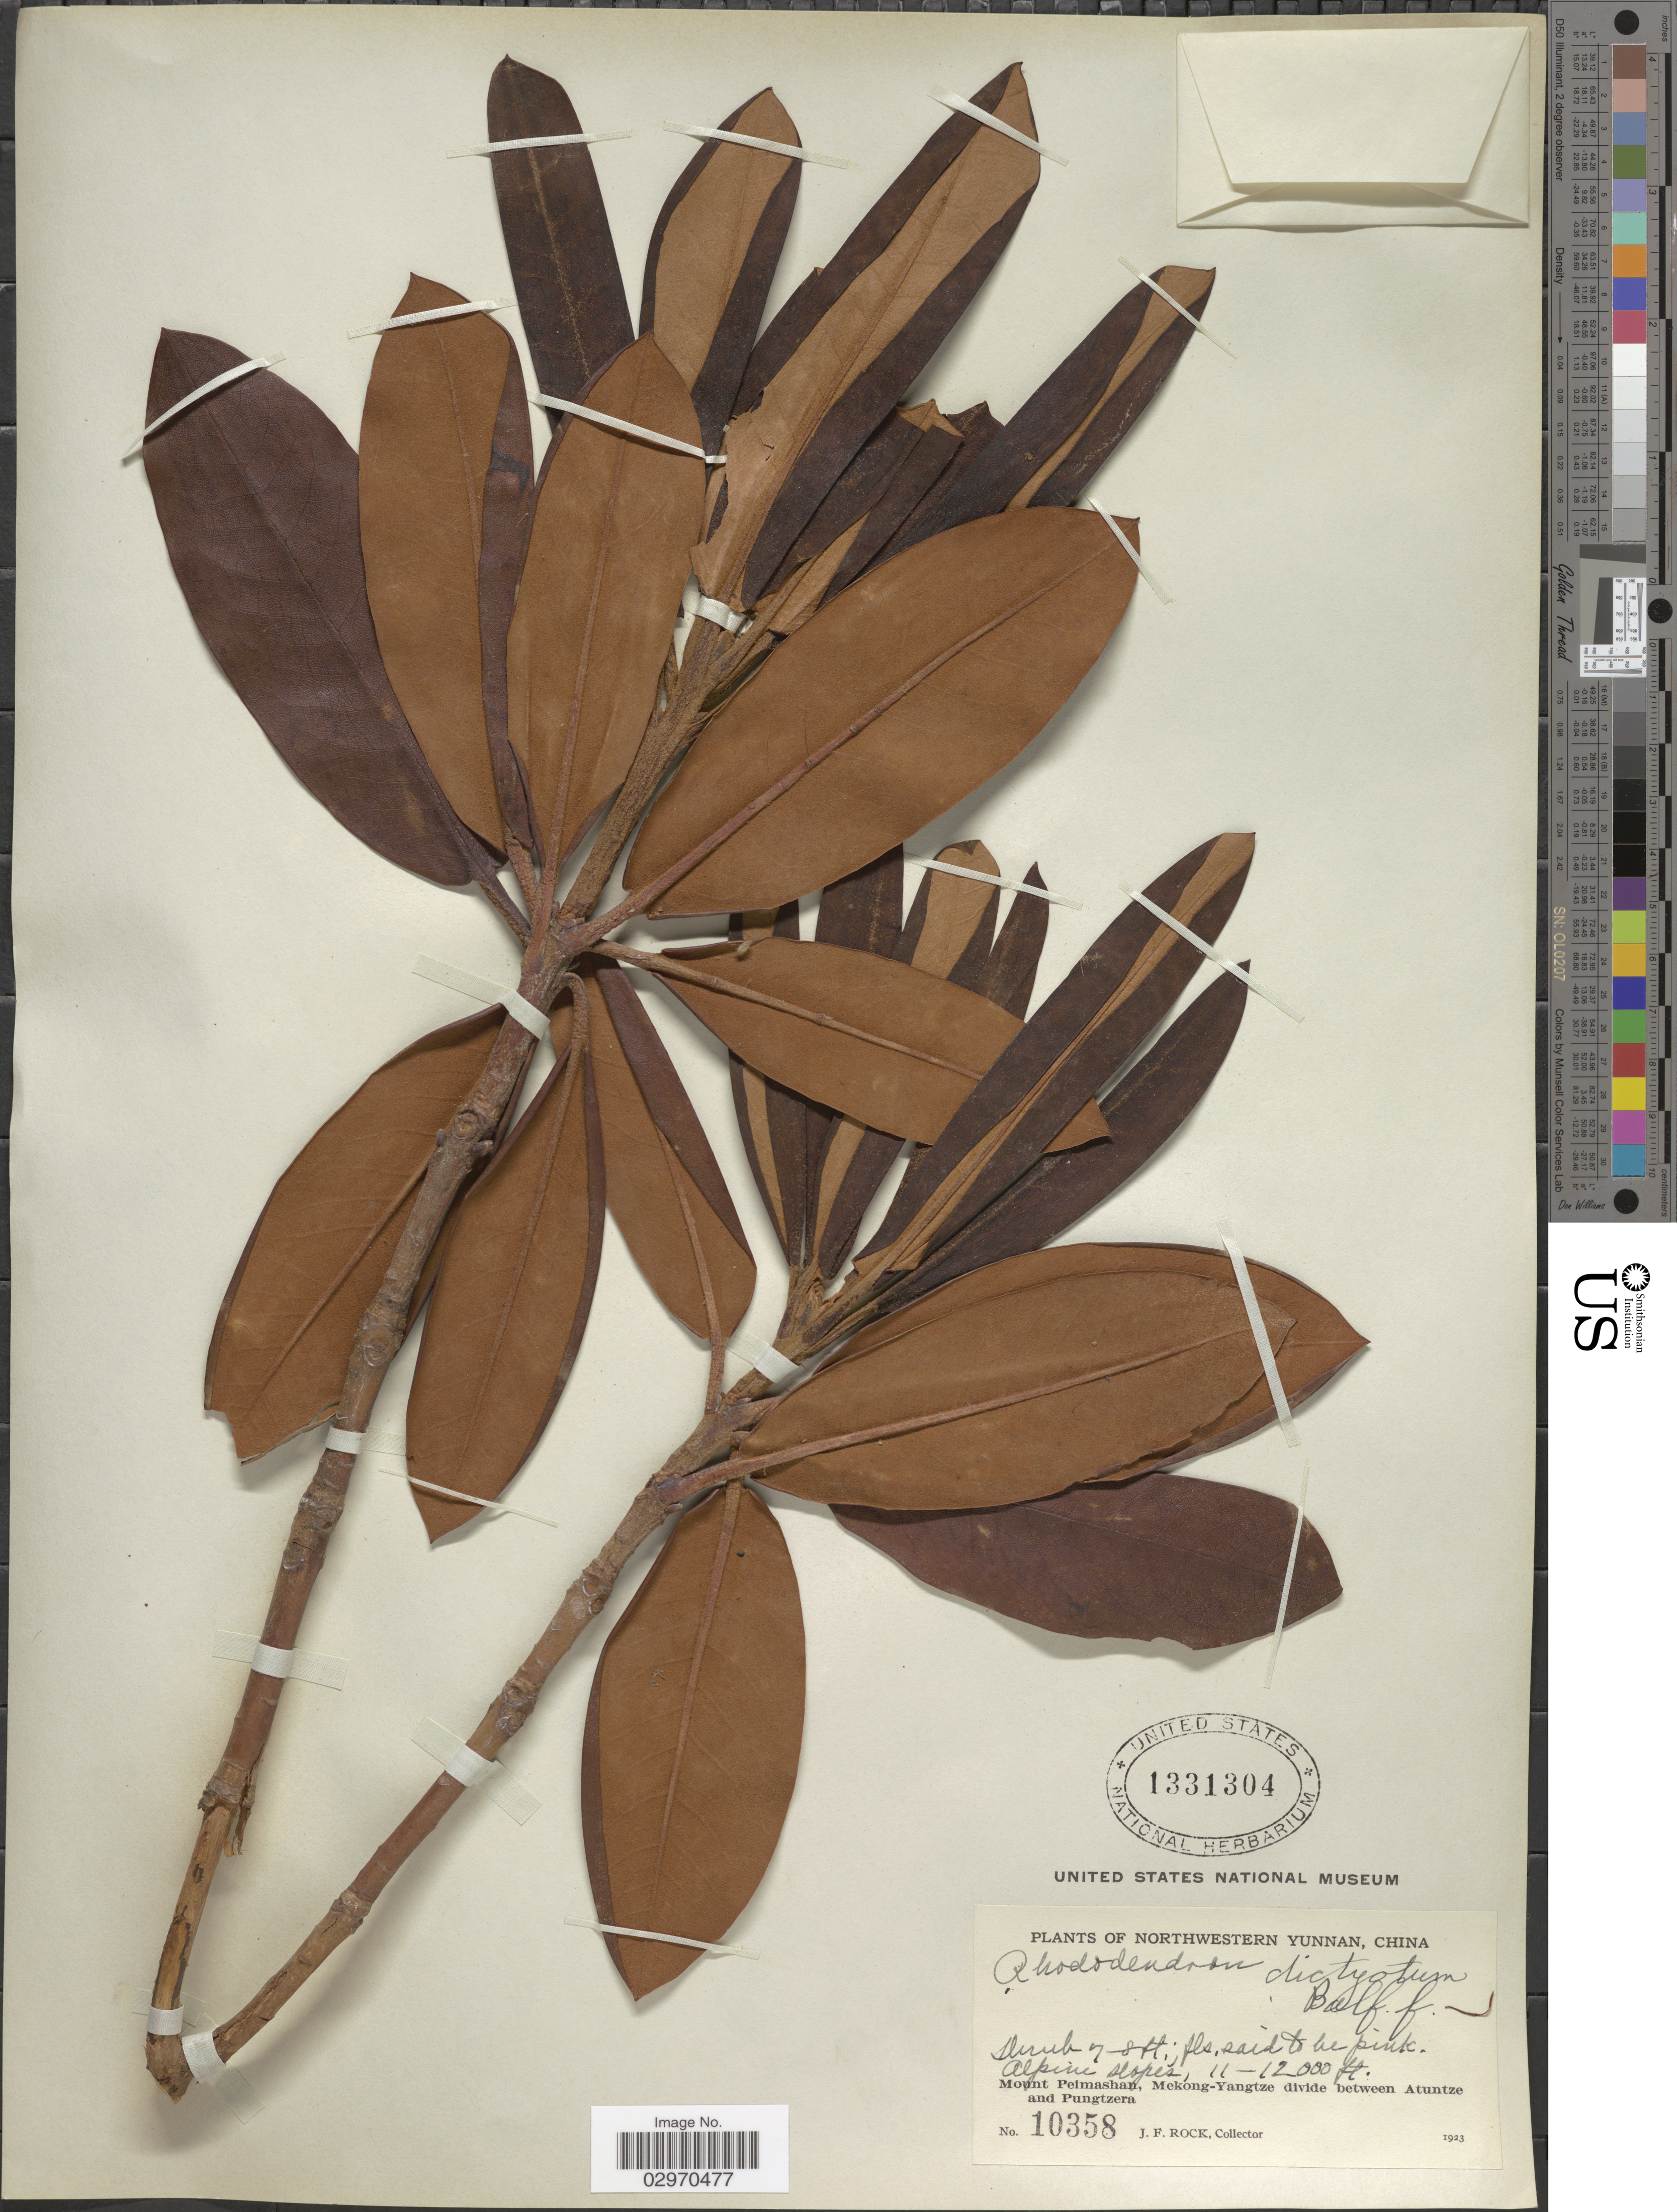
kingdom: Plantae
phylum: Tracheophyta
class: Magnoliopsida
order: Ericales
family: Ericaceae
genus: Rhododendron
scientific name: Rhododendron dictyotum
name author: Balf. f. ex Tagg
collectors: J. Rock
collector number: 10358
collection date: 1923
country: China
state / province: Yunnan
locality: Northwestern Yunnan. Alpine slopes. Mount Peimashan, Mekong-Yangtze divide between Atuntze and Pungtzera.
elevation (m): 3353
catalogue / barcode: US 1331304